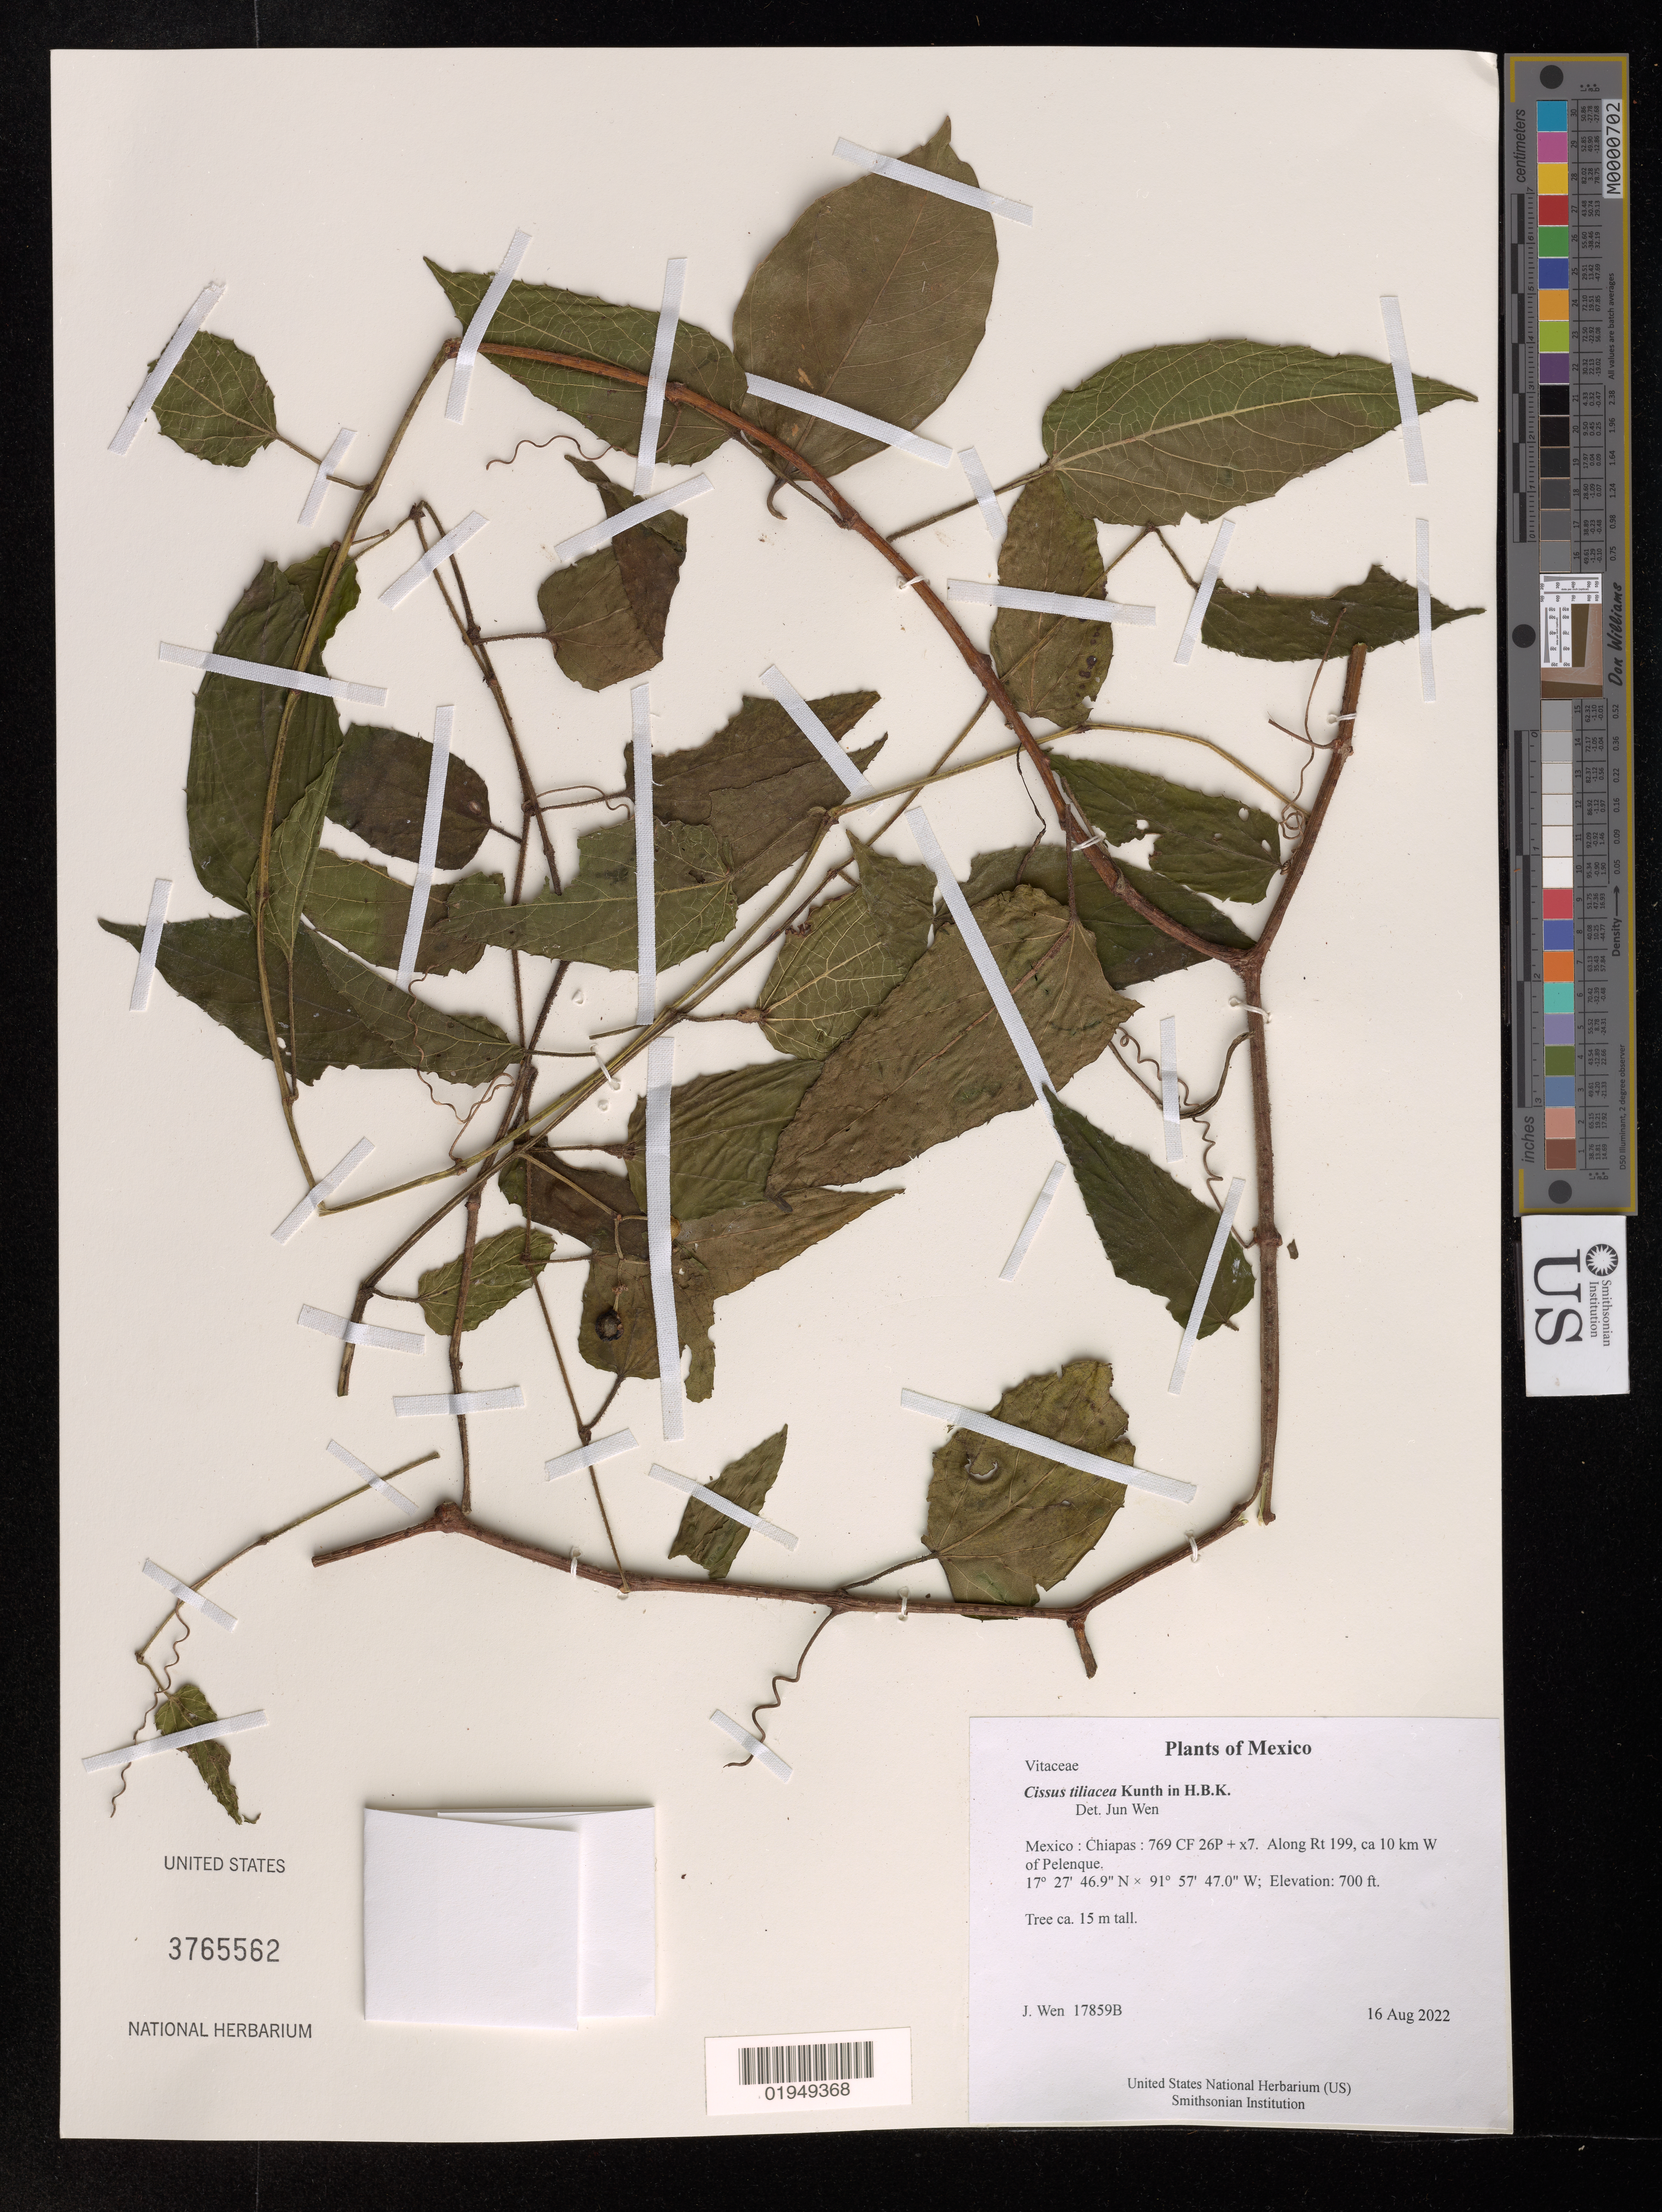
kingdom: Plantae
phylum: Tracheophyta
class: Magnoliopsida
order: Vitales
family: Vitaceae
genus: Cissus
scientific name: Cissus tiliacea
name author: Kunth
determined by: Wen, Jun, (BOT), Smithsonian Institution - National Museum of Natural History (UNITED STATES)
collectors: J. Wen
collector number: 17859B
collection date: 2022-08-16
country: Mexico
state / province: Chiapas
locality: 769 CF 26P + x7. Along Rt 199, ca 10 km W of Pelenque.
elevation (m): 213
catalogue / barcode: US 3765562